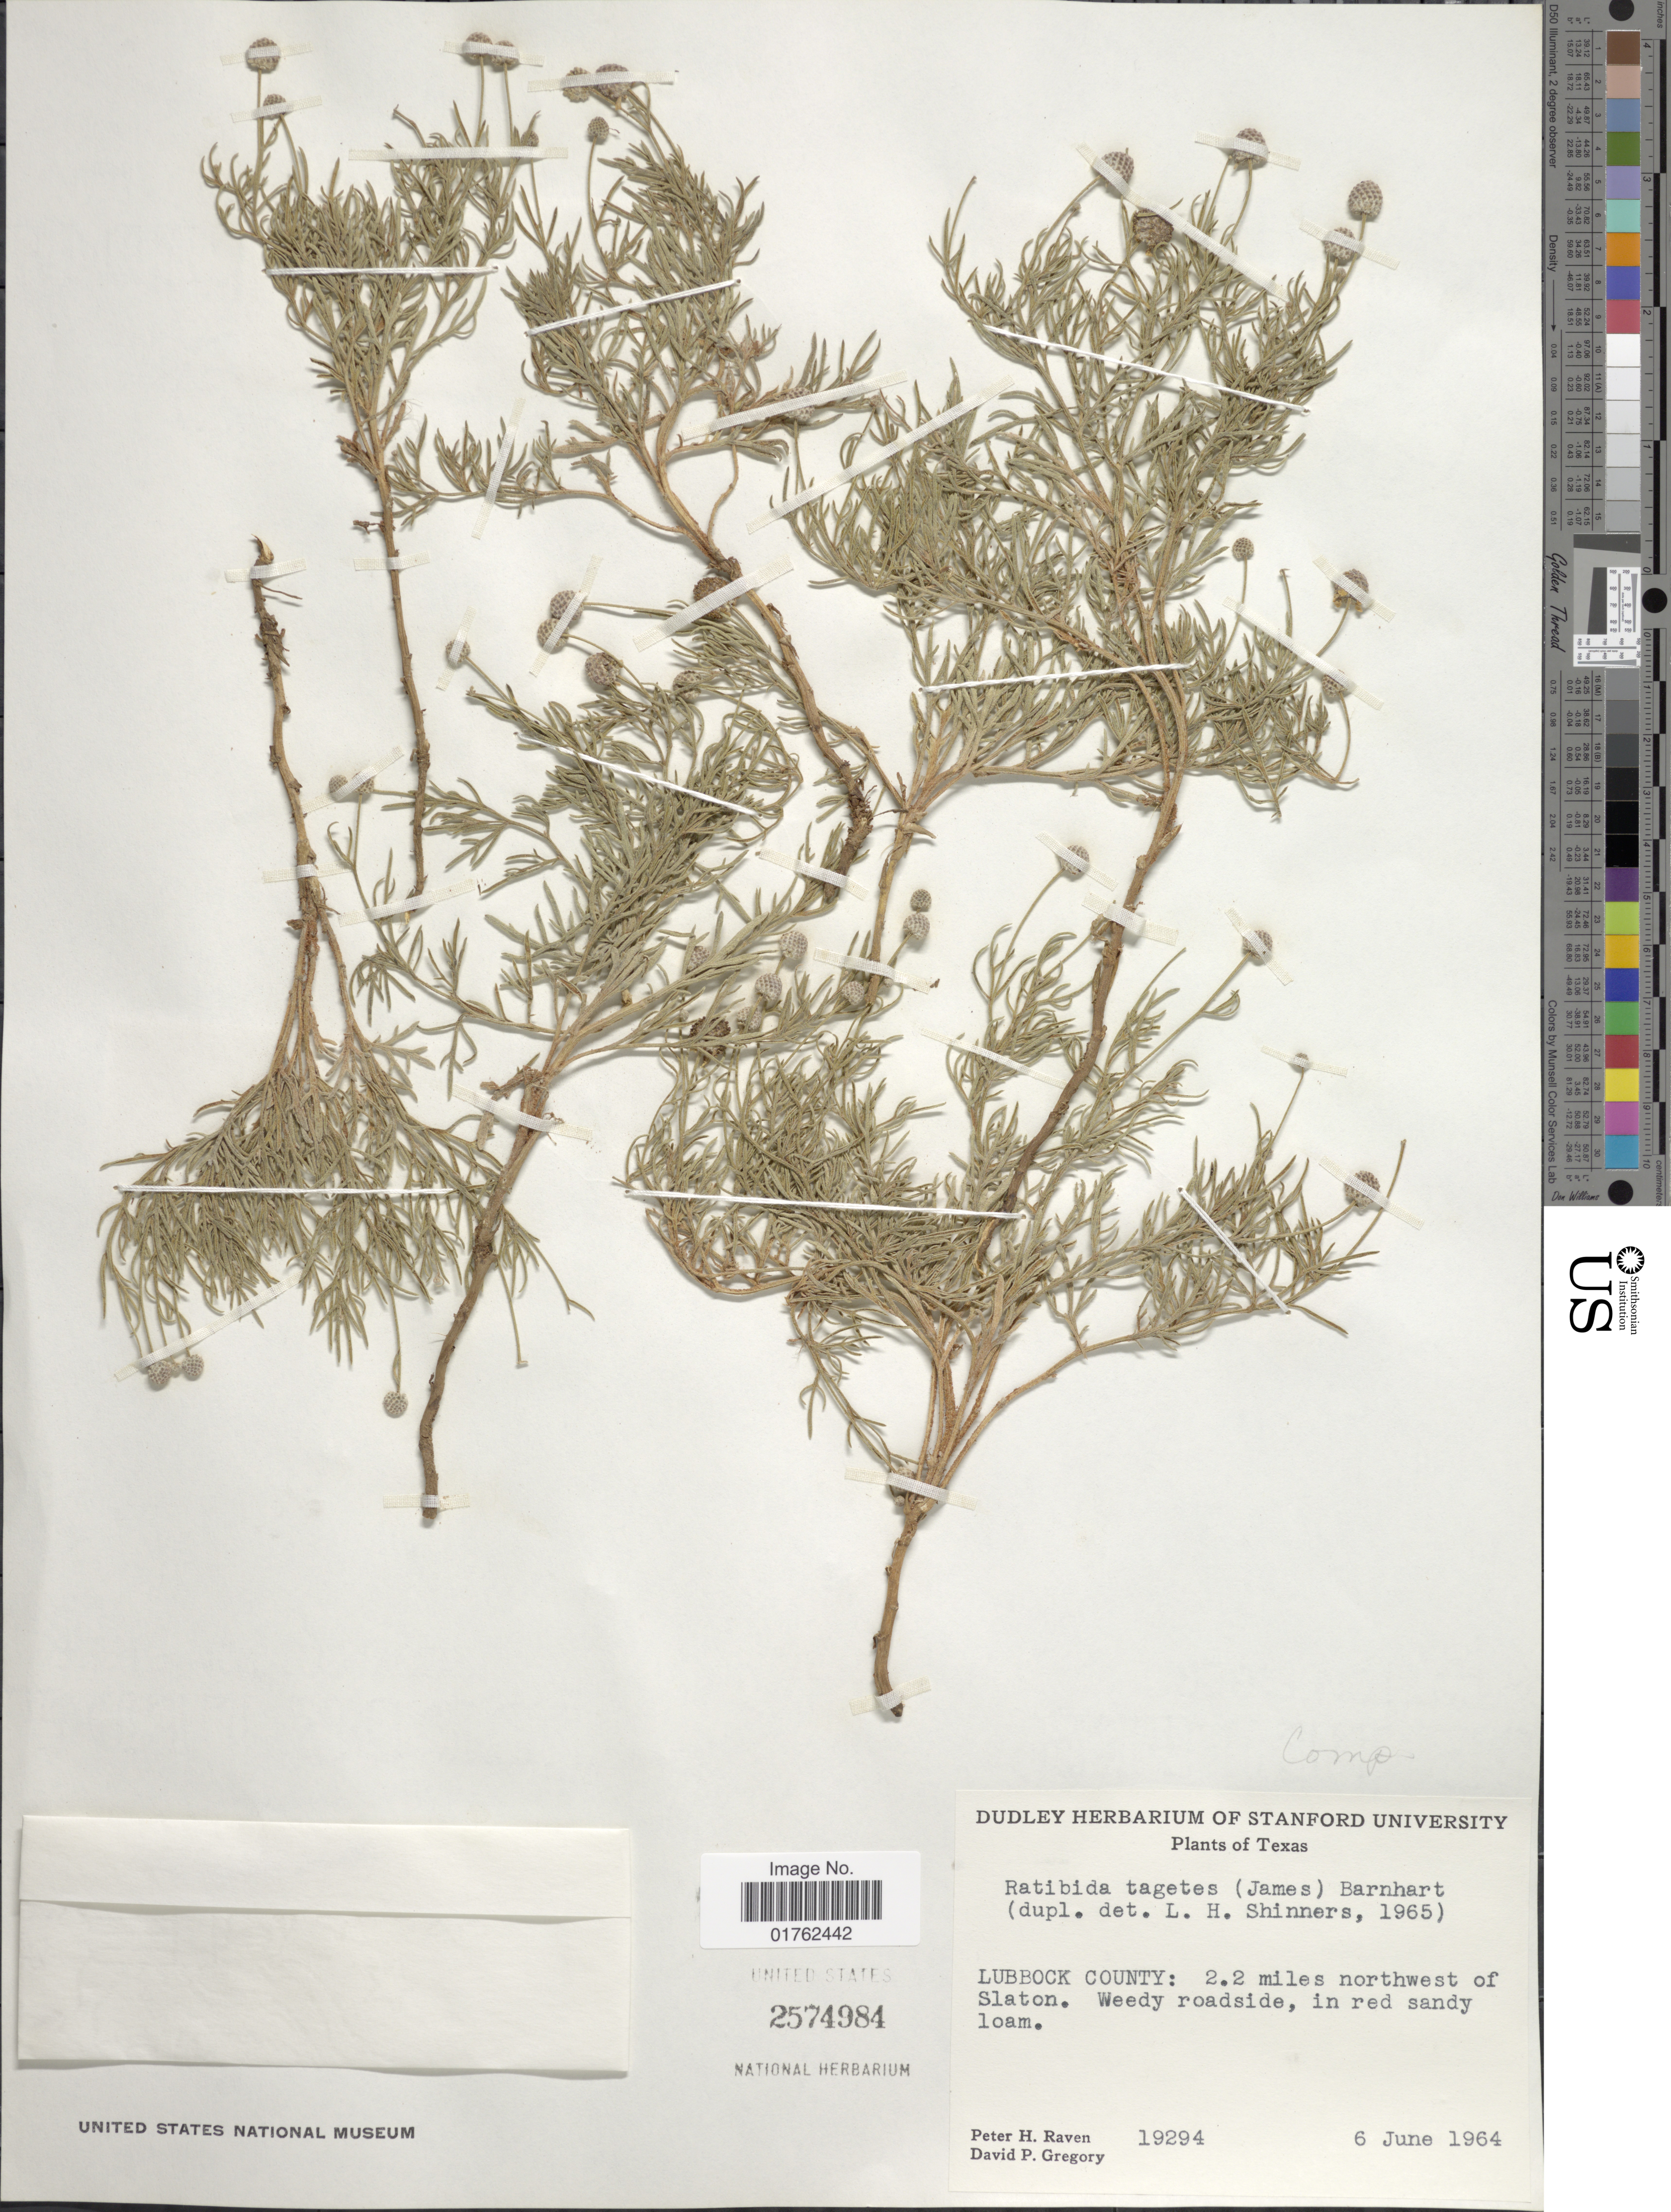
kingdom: Plantae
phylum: Tracheophyta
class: Magnoliopsida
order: Asterales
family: Asteraceae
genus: Ratibida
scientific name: Ratibida tagetes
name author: (James) Barnhart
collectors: P. Raven & D. Gregory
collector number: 19294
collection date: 1964-06-06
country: United States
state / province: Texas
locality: Lubbock County: 2.2 miles northwest of Slaton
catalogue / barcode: US 2574984